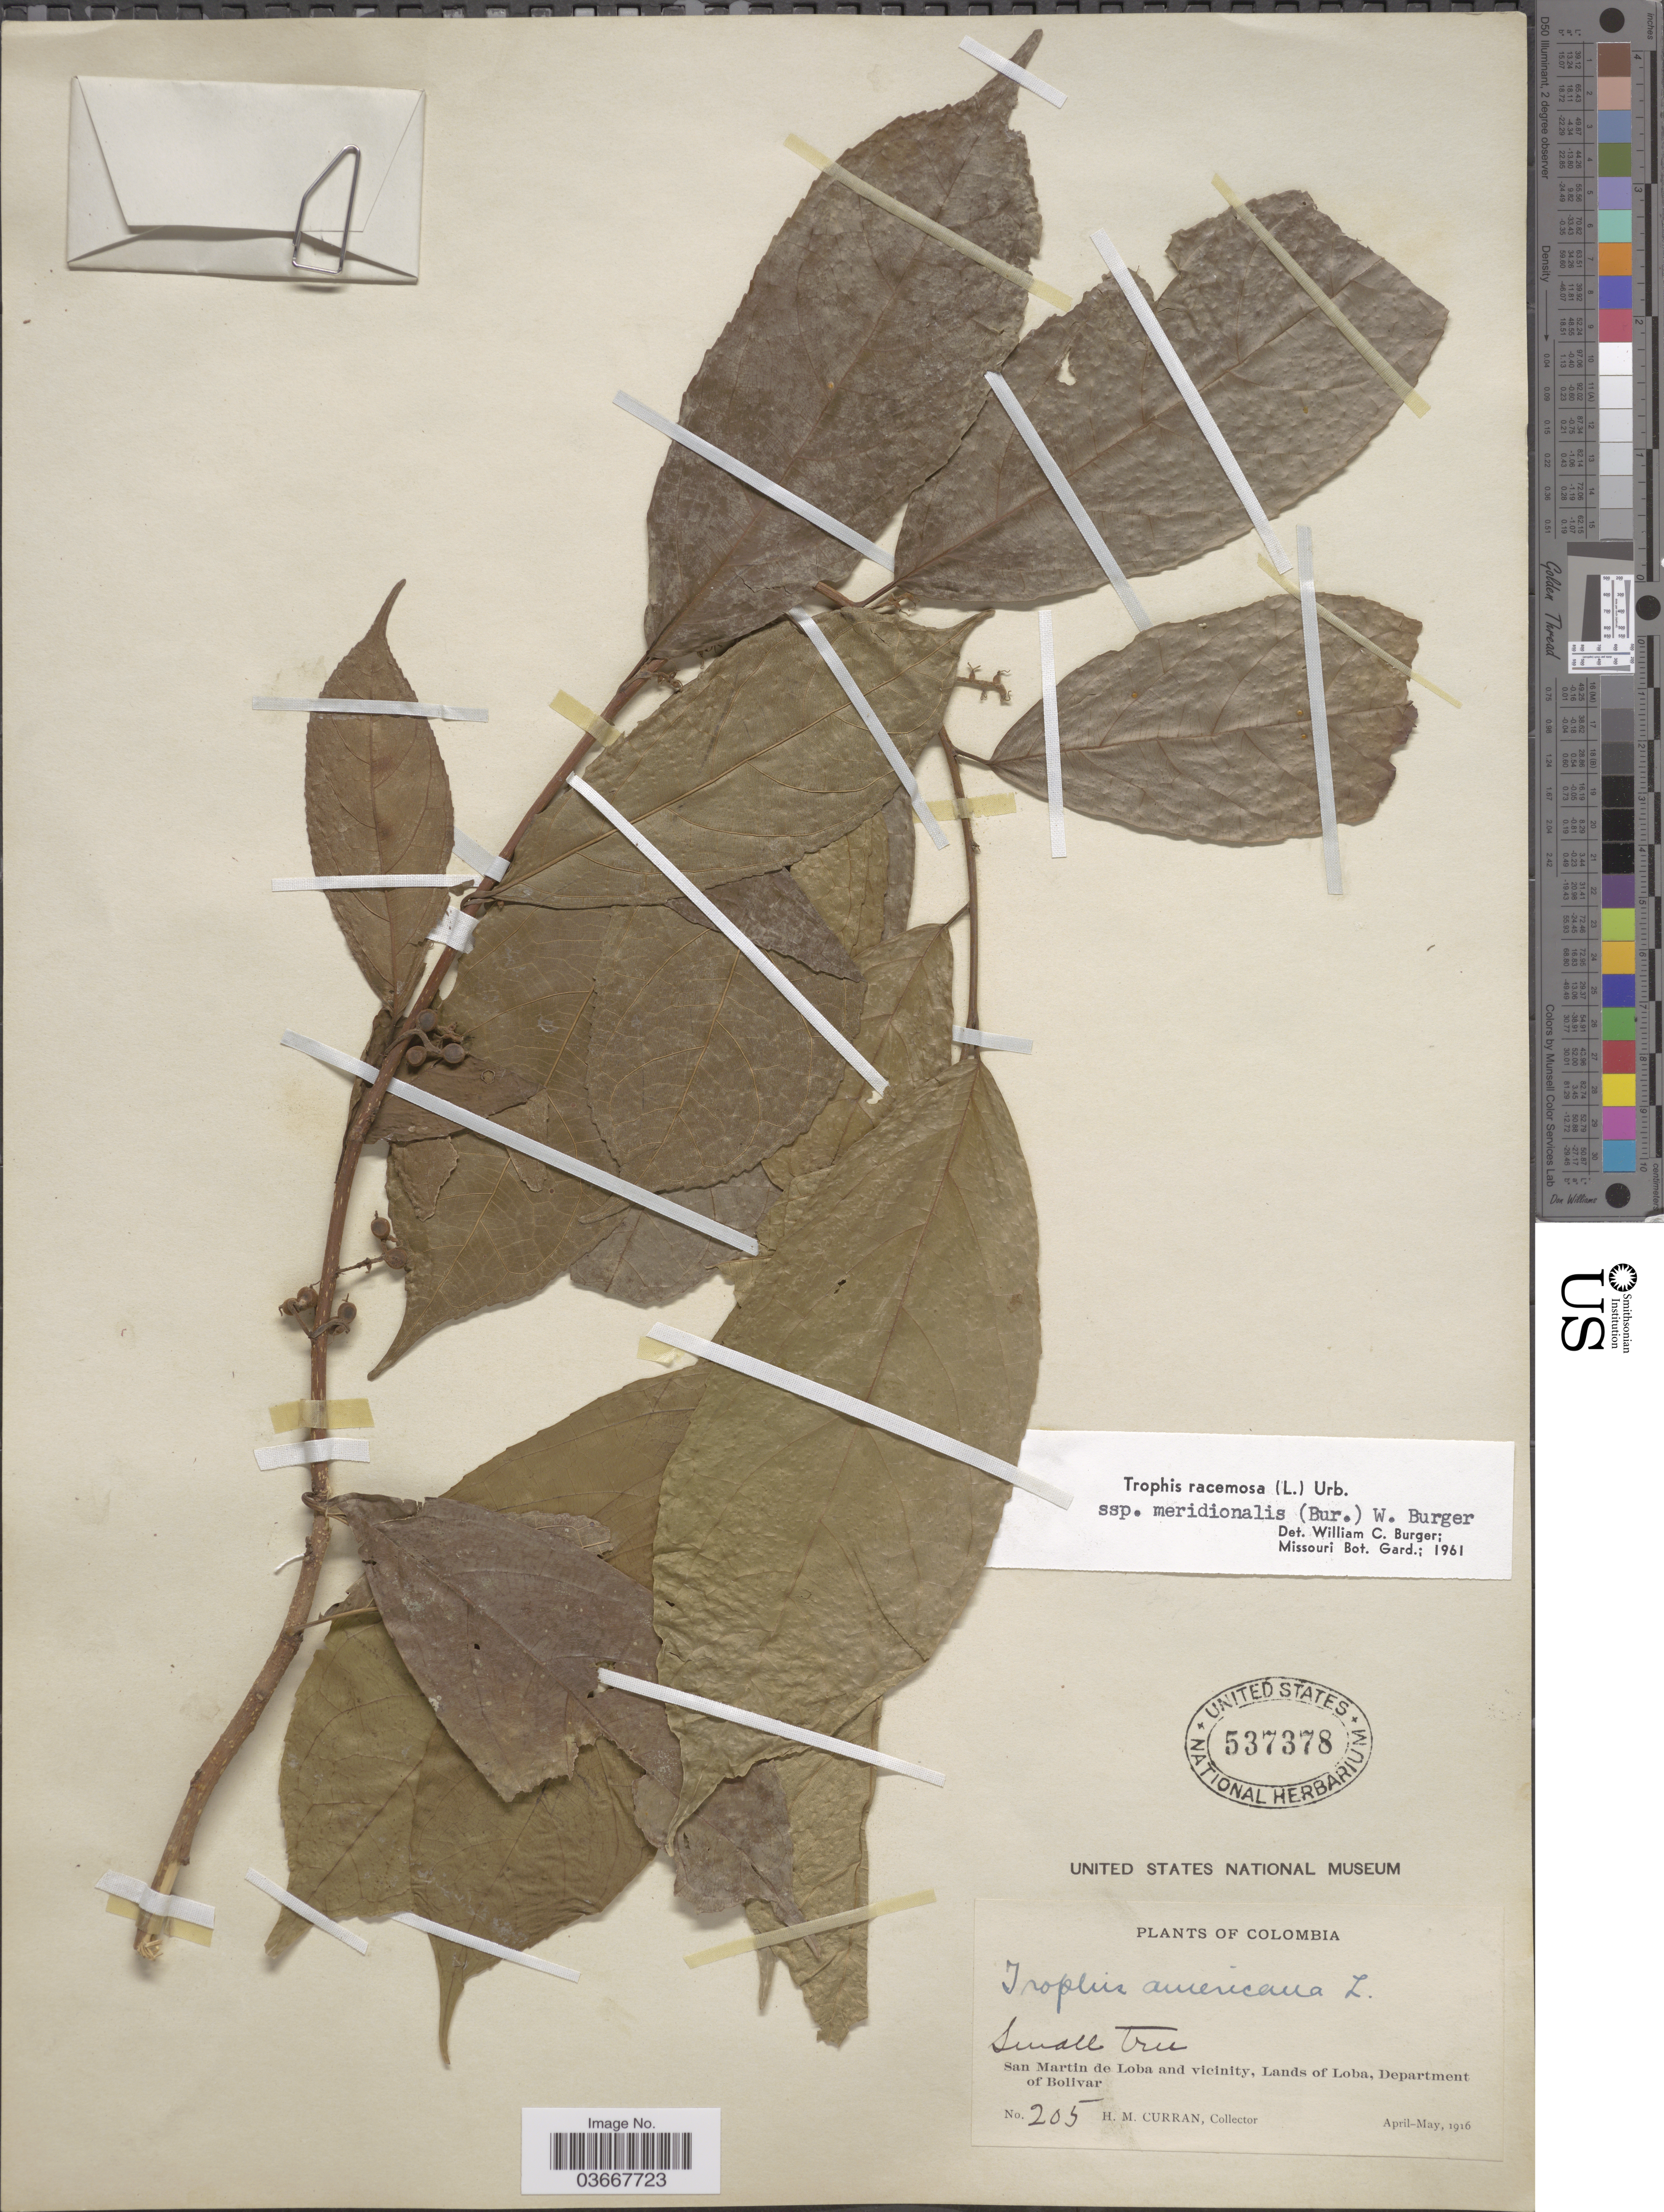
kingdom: Plantae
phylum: Tracheophyta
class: Magnoliopsida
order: Rosales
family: Moraceae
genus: Trophis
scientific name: Trophis racemosa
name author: (L.) Urb.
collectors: H. M. Curran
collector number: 205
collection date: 1916-04/1916-05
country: Colombia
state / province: Bolívar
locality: San Martin de Loba and vicinity, Lands of Loba, Department of Bolivar.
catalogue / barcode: US 537378